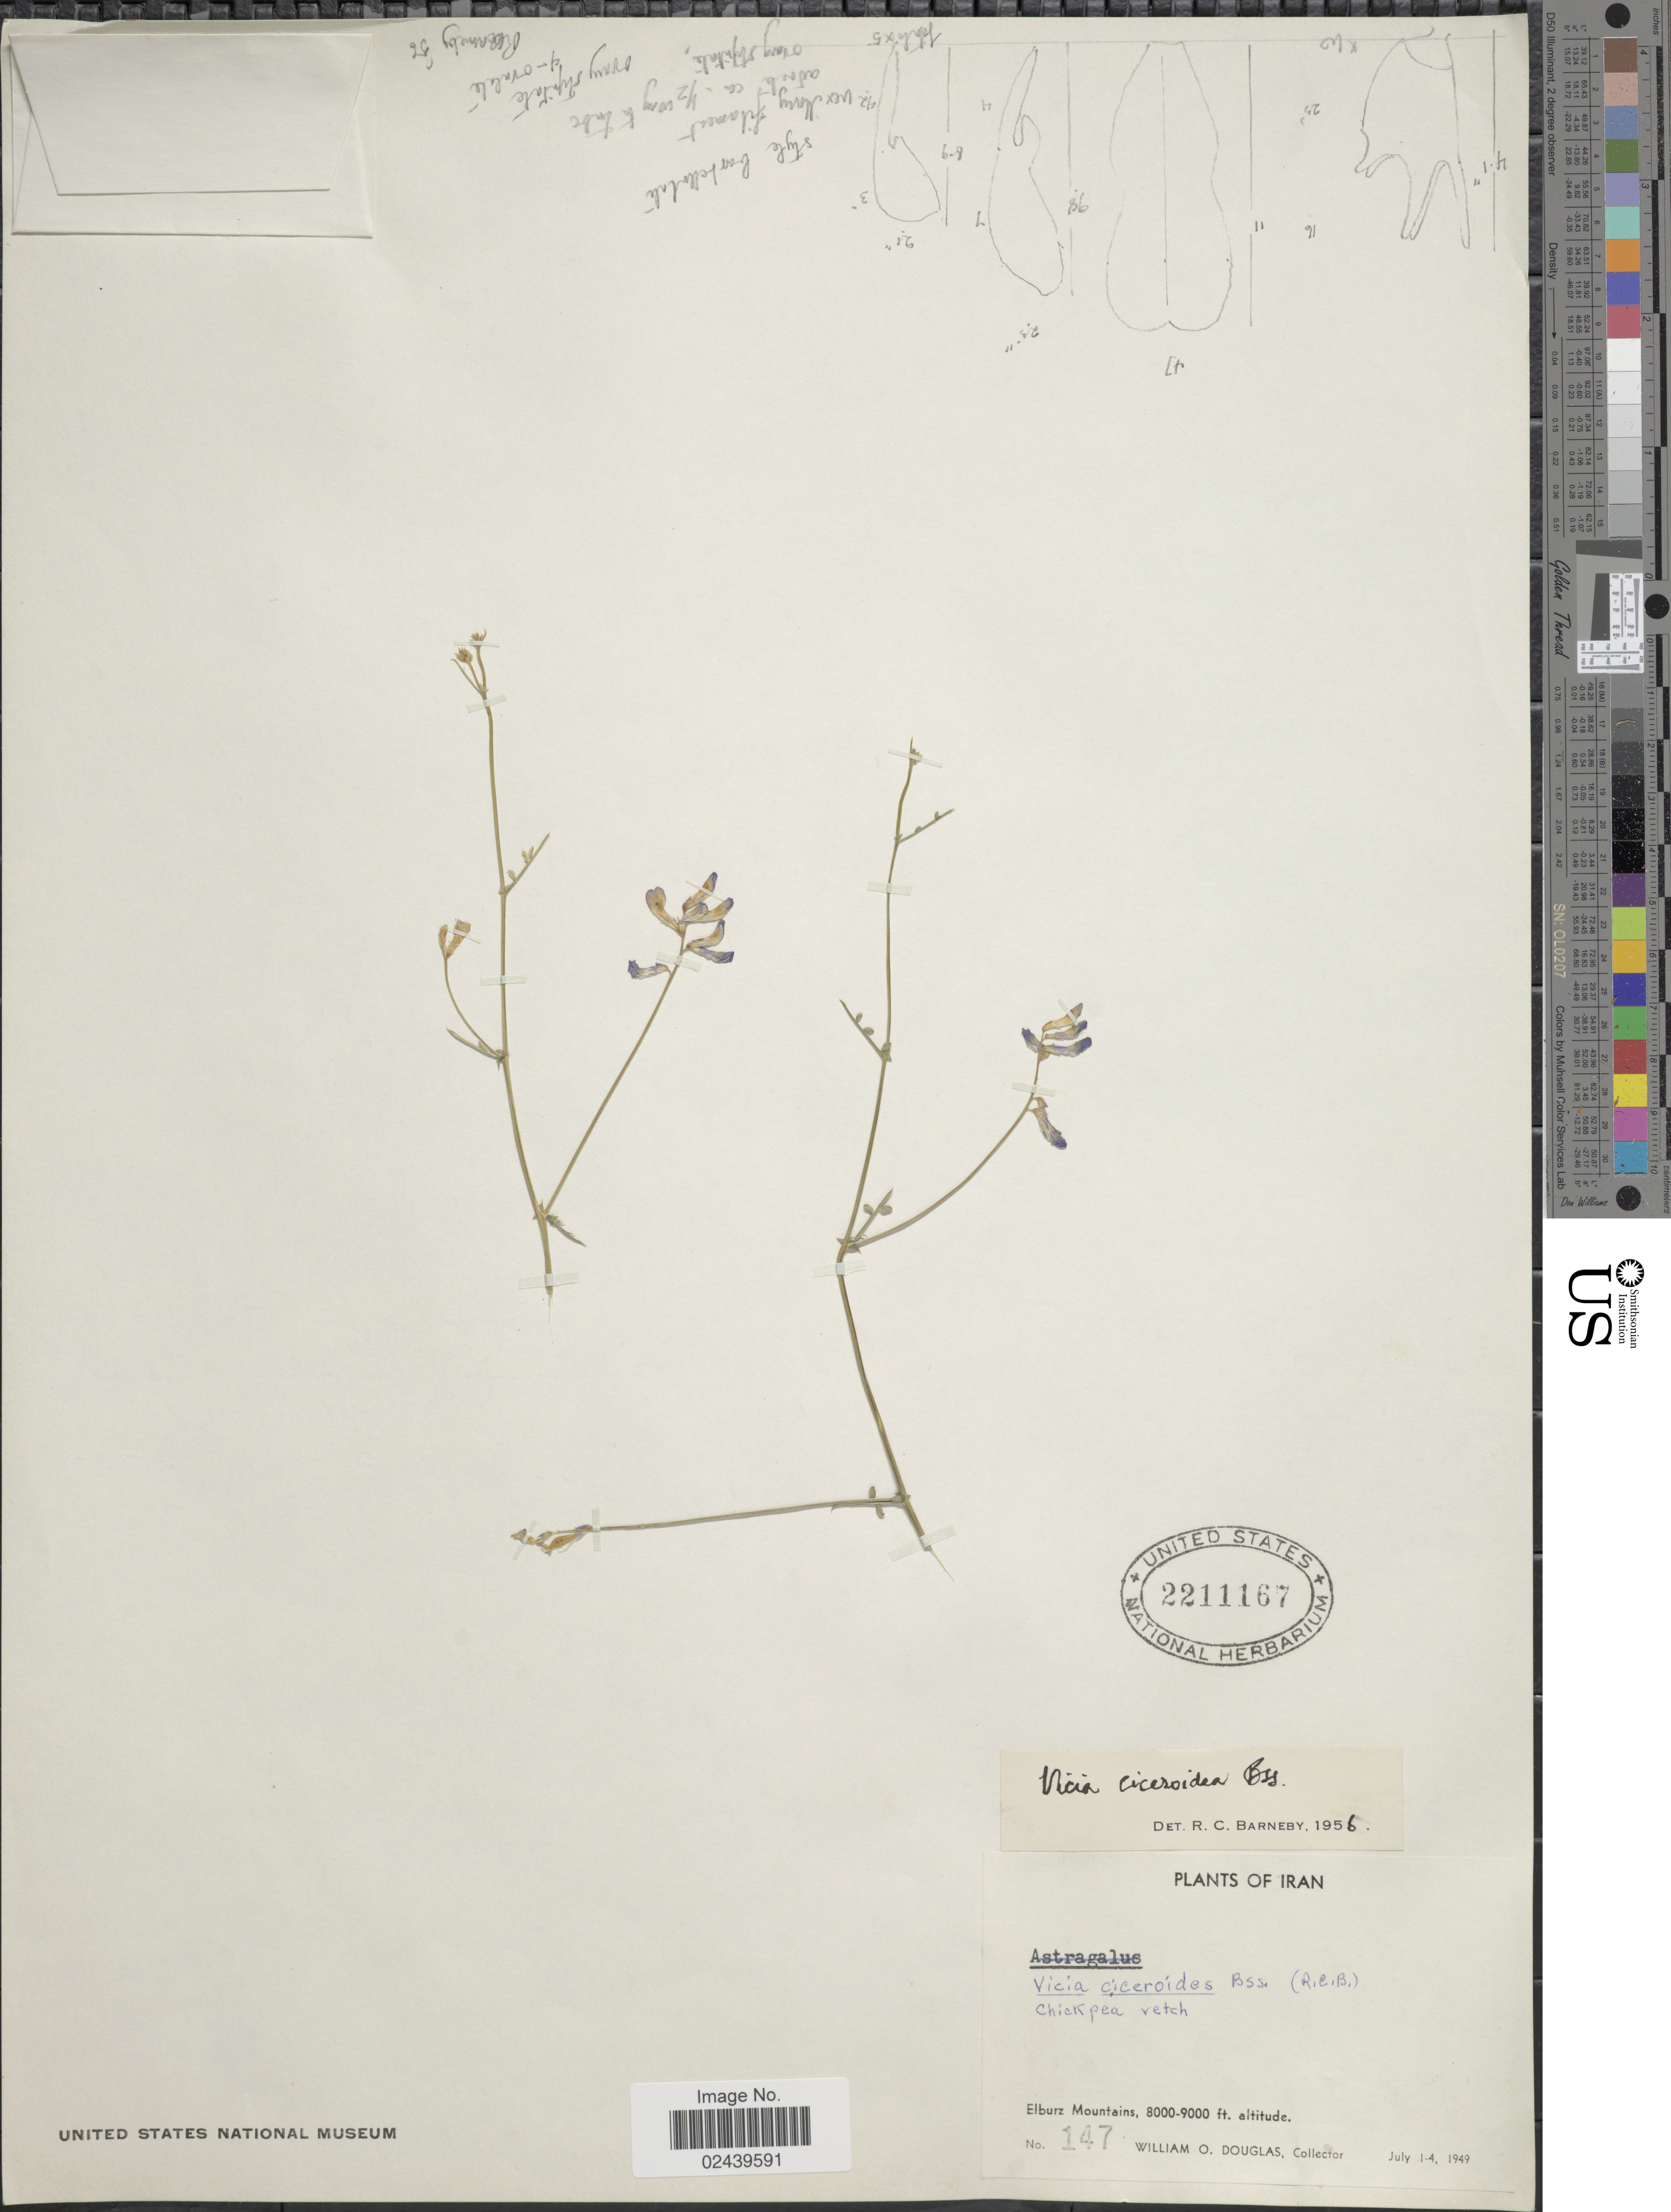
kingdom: Plantae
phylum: Tracheophyta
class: Magnoliopsida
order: Fabales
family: Fabaceae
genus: Vicia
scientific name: Vicia ciceroidea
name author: Boiss.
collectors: W. Douglas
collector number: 147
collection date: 1949-07-01/1949-07-04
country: Iran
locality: Elburz Mountains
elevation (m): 2438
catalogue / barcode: US 2211167